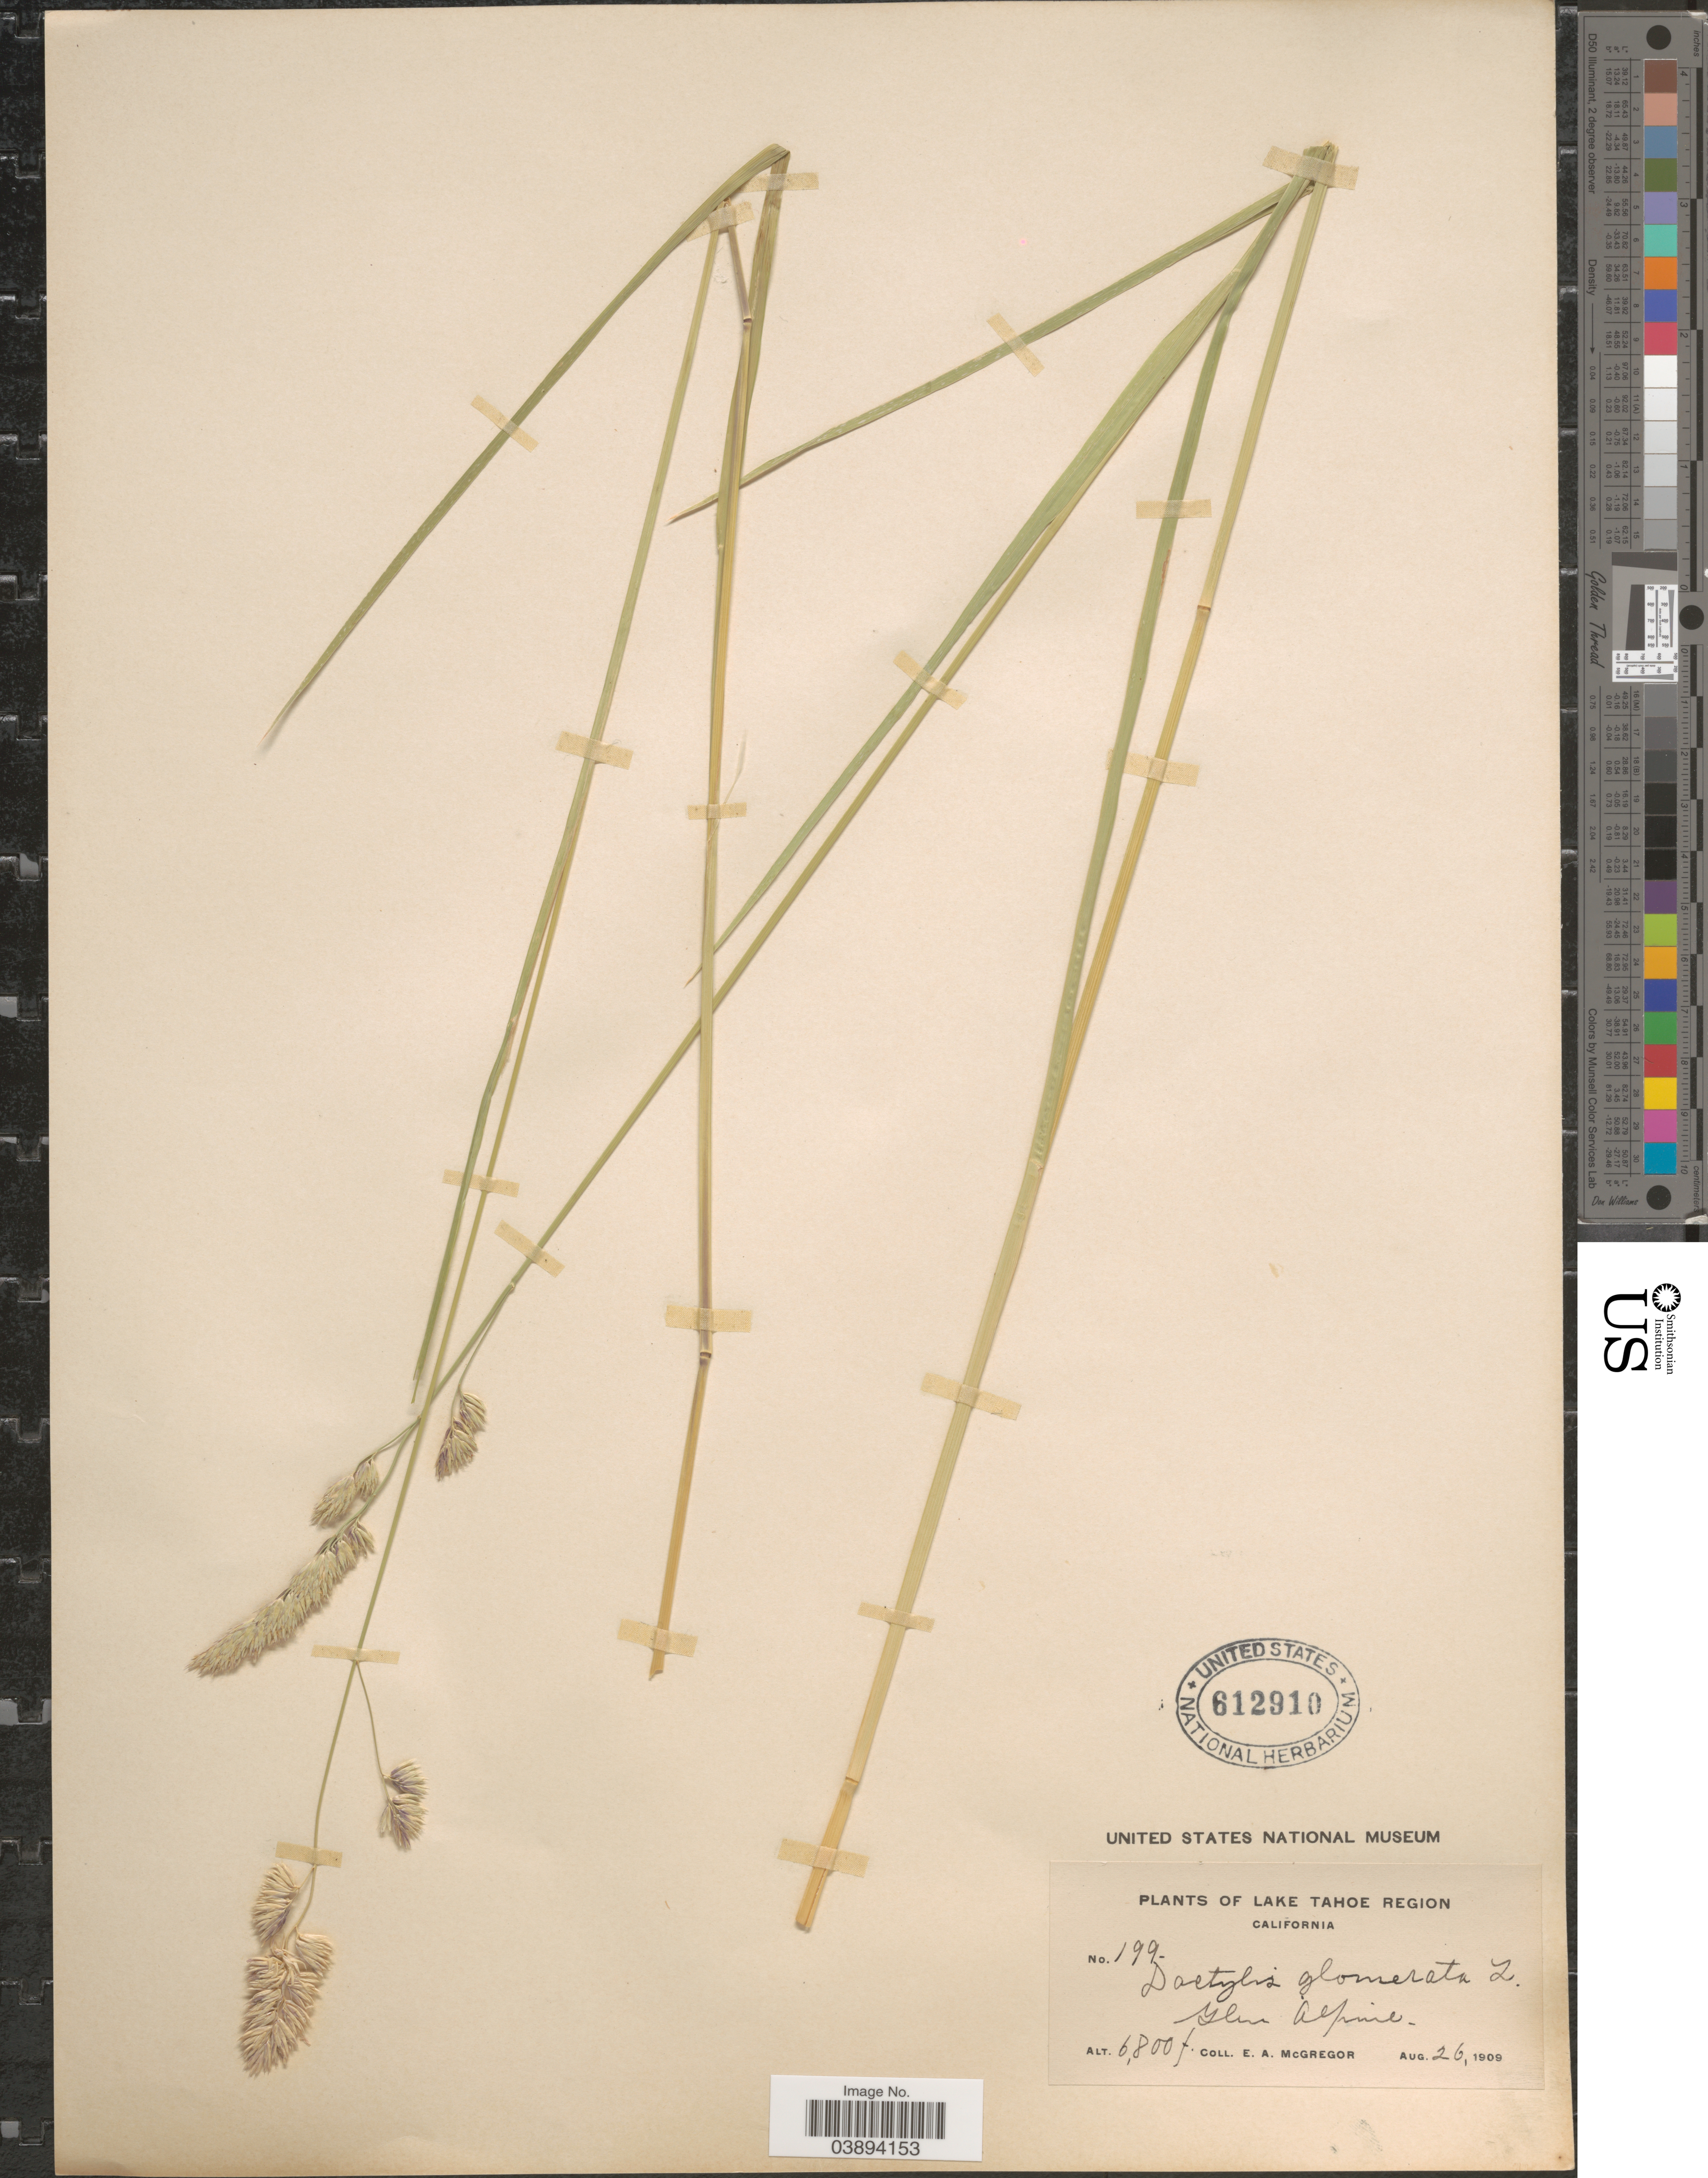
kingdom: Plantae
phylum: Tracheophyta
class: Liliopsida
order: Poales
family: Poaceae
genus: Dactylis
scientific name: Dactylis glomerata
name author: L.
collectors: E. A. McGregor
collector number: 199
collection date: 1909-08-26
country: United States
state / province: California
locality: Lake Tahoe Region. Glen Alpine.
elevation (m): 2073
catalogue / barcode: US 612910